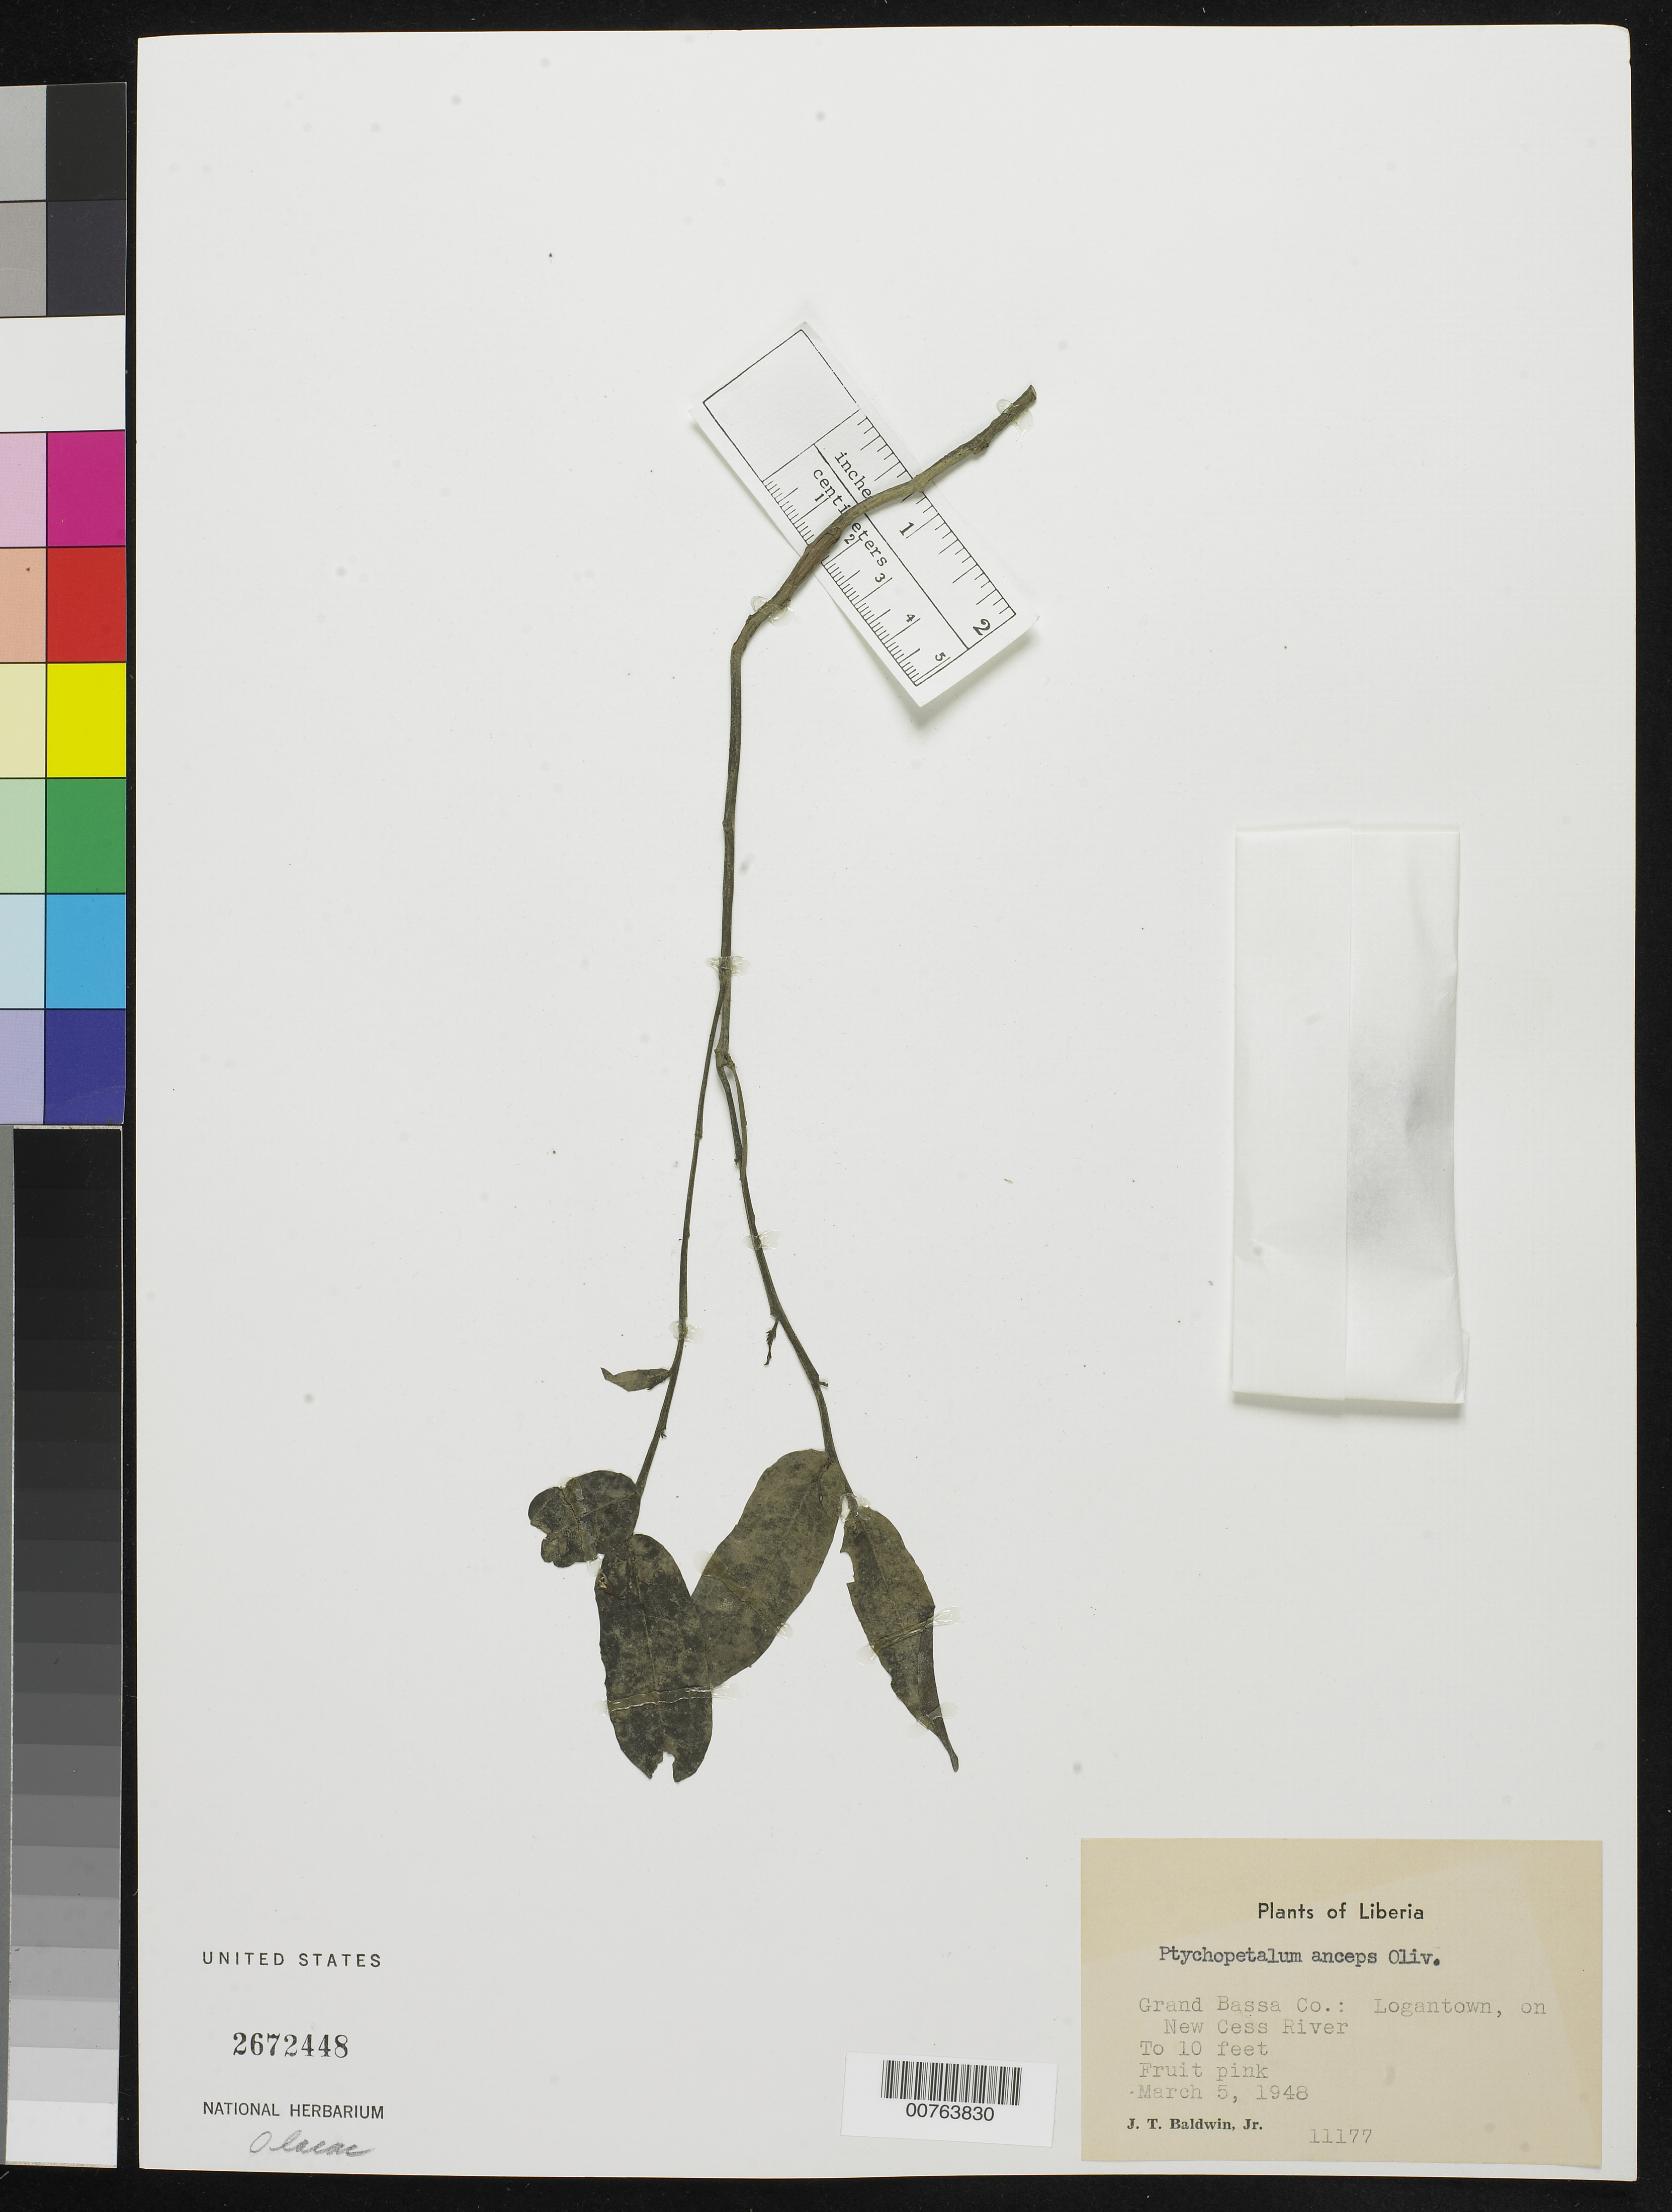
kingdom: Plantae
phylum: Tracheophyta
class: Magnoliopsida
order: Santalales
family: Olacaceae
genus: Ptychopetalum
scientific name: Ptychopetalum anceps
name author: Oliv.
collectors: J. T. Baldwin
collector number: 11177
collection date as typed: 5 Mar 1948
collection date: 1948-03-05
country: Liberia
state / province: Grand Bassa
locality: Logantown, on New Cess River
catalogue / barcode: US 2672448